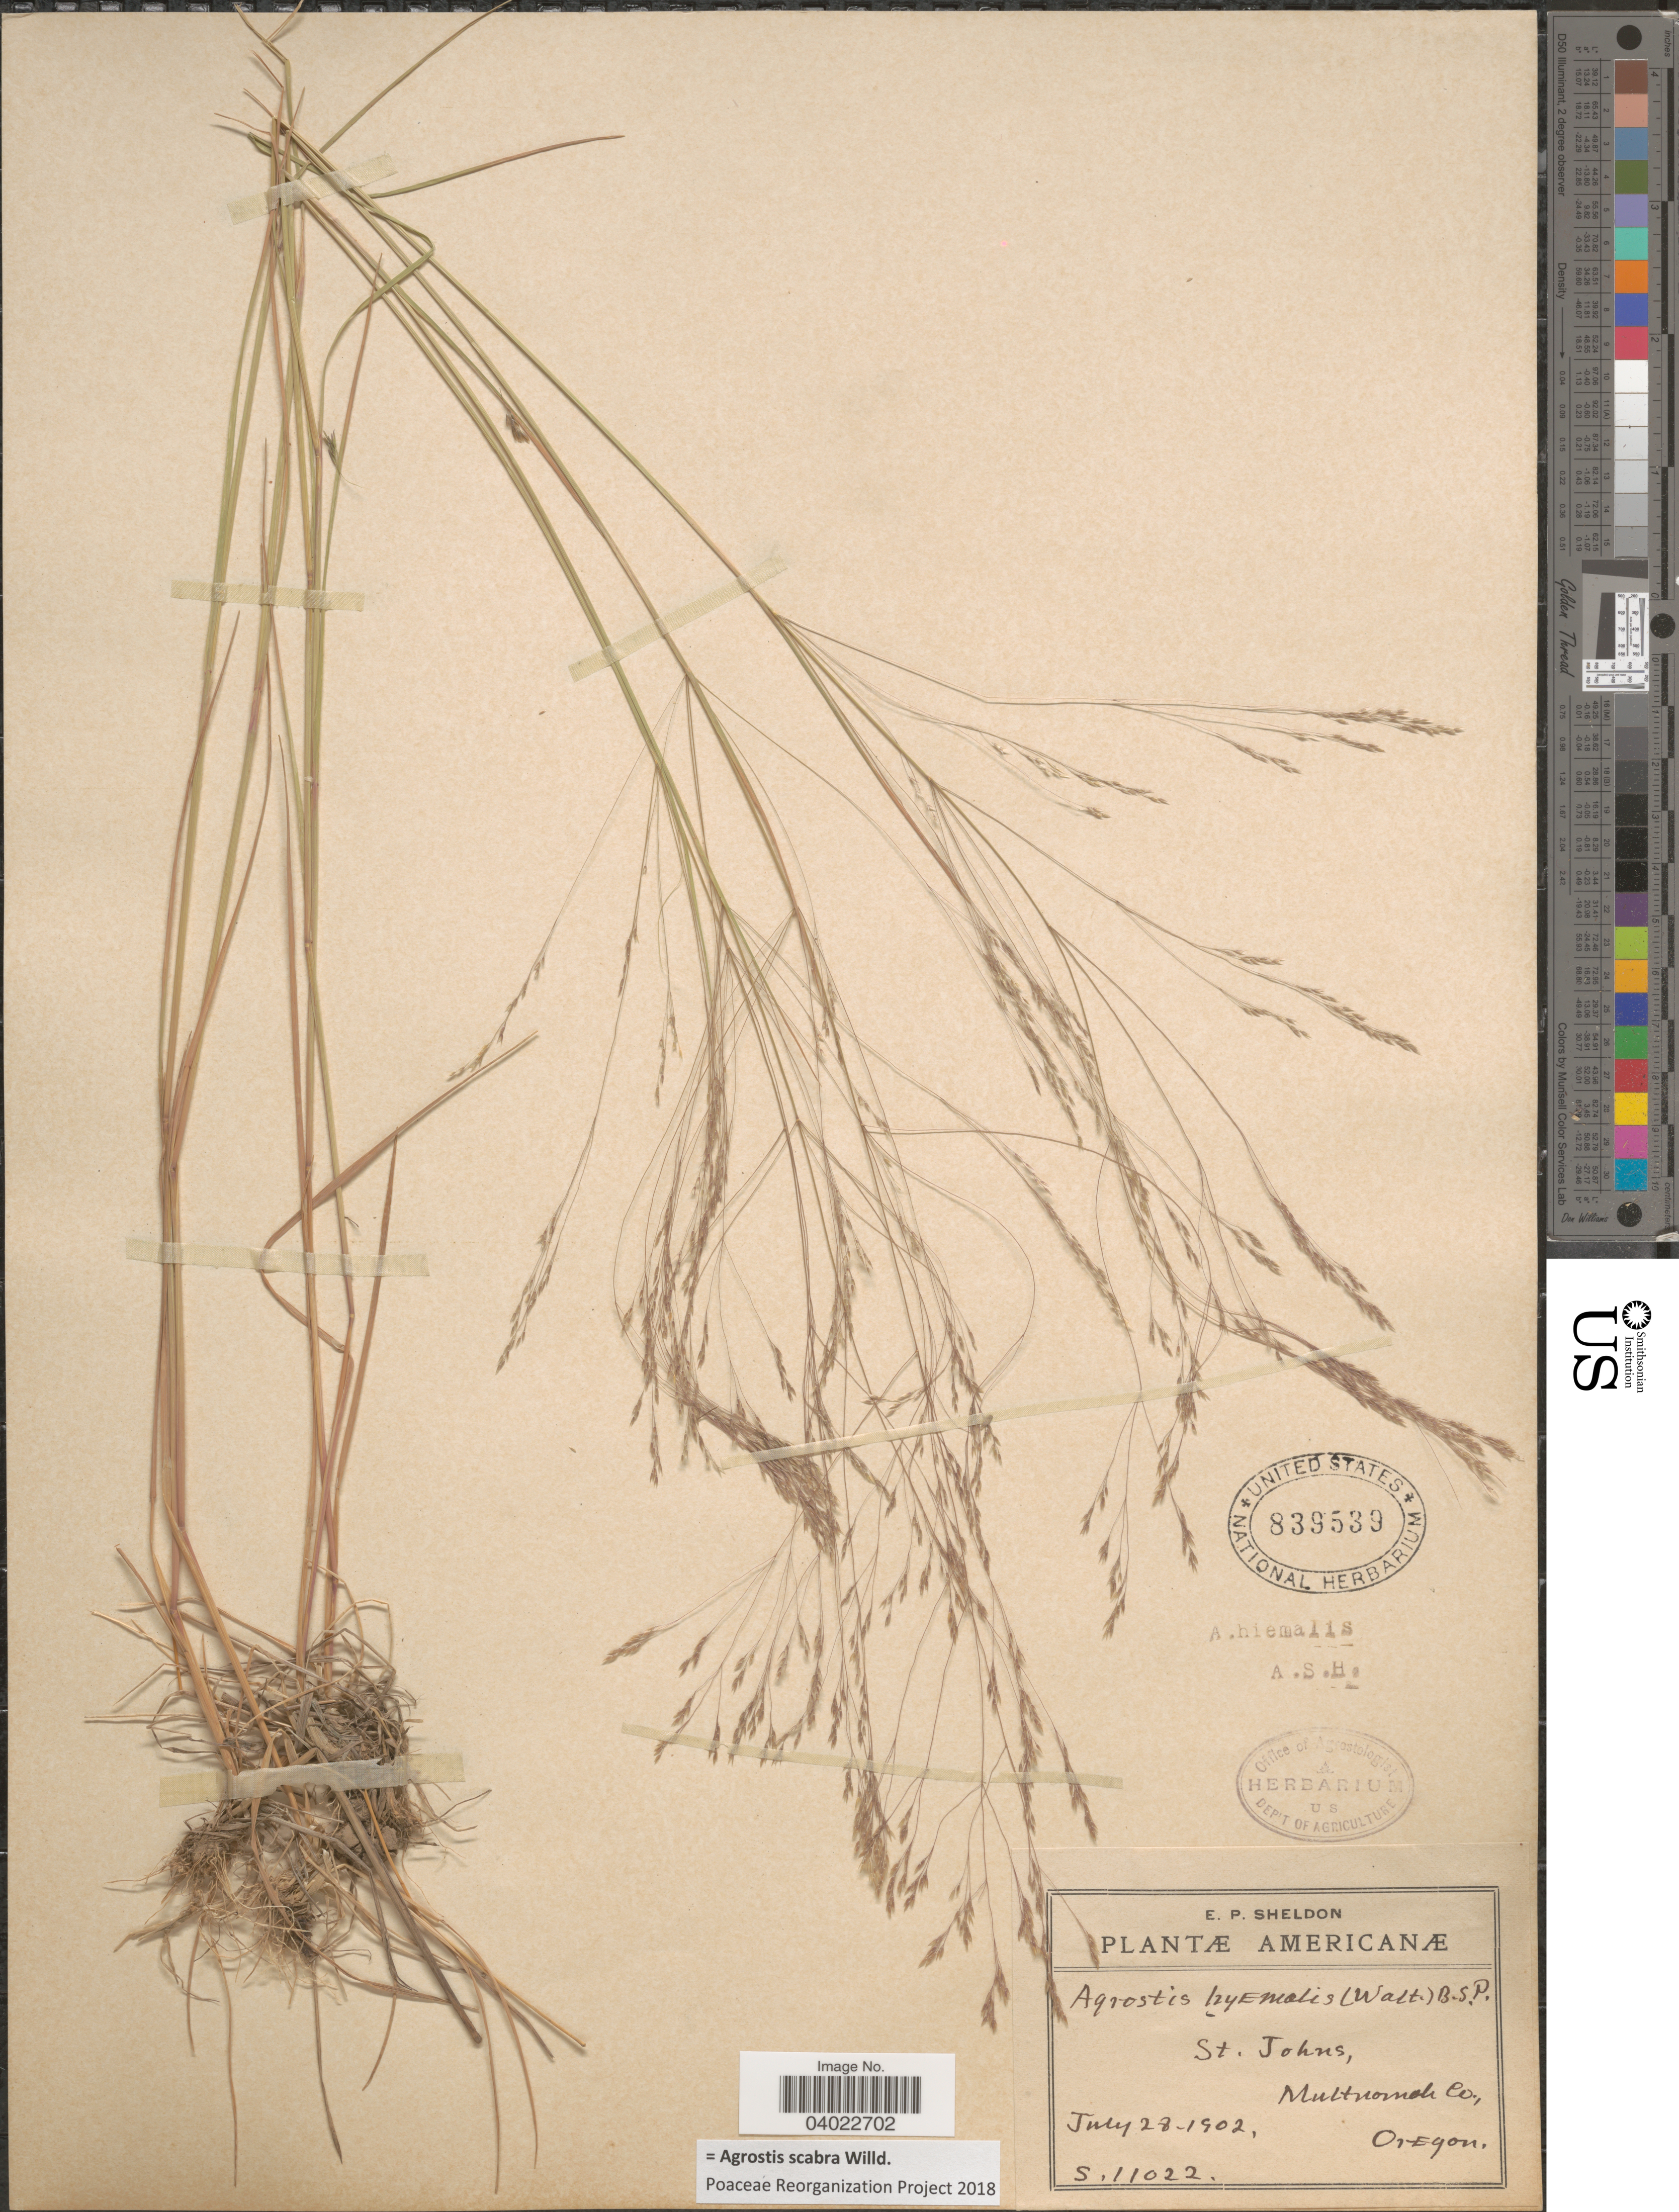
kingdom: Plantae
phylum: Tracheophyta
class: Liliopsida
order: Poales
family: Poaceae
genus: Agrostis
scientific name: Agrostis scabra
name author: Willd.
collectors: E. P. Sheldon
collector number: S 11022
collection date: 1902-07-28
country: United States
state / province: Oregon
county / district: Multnomah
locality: Americanæ. St. Johns, Multnomah Co.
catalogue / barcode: US 839539